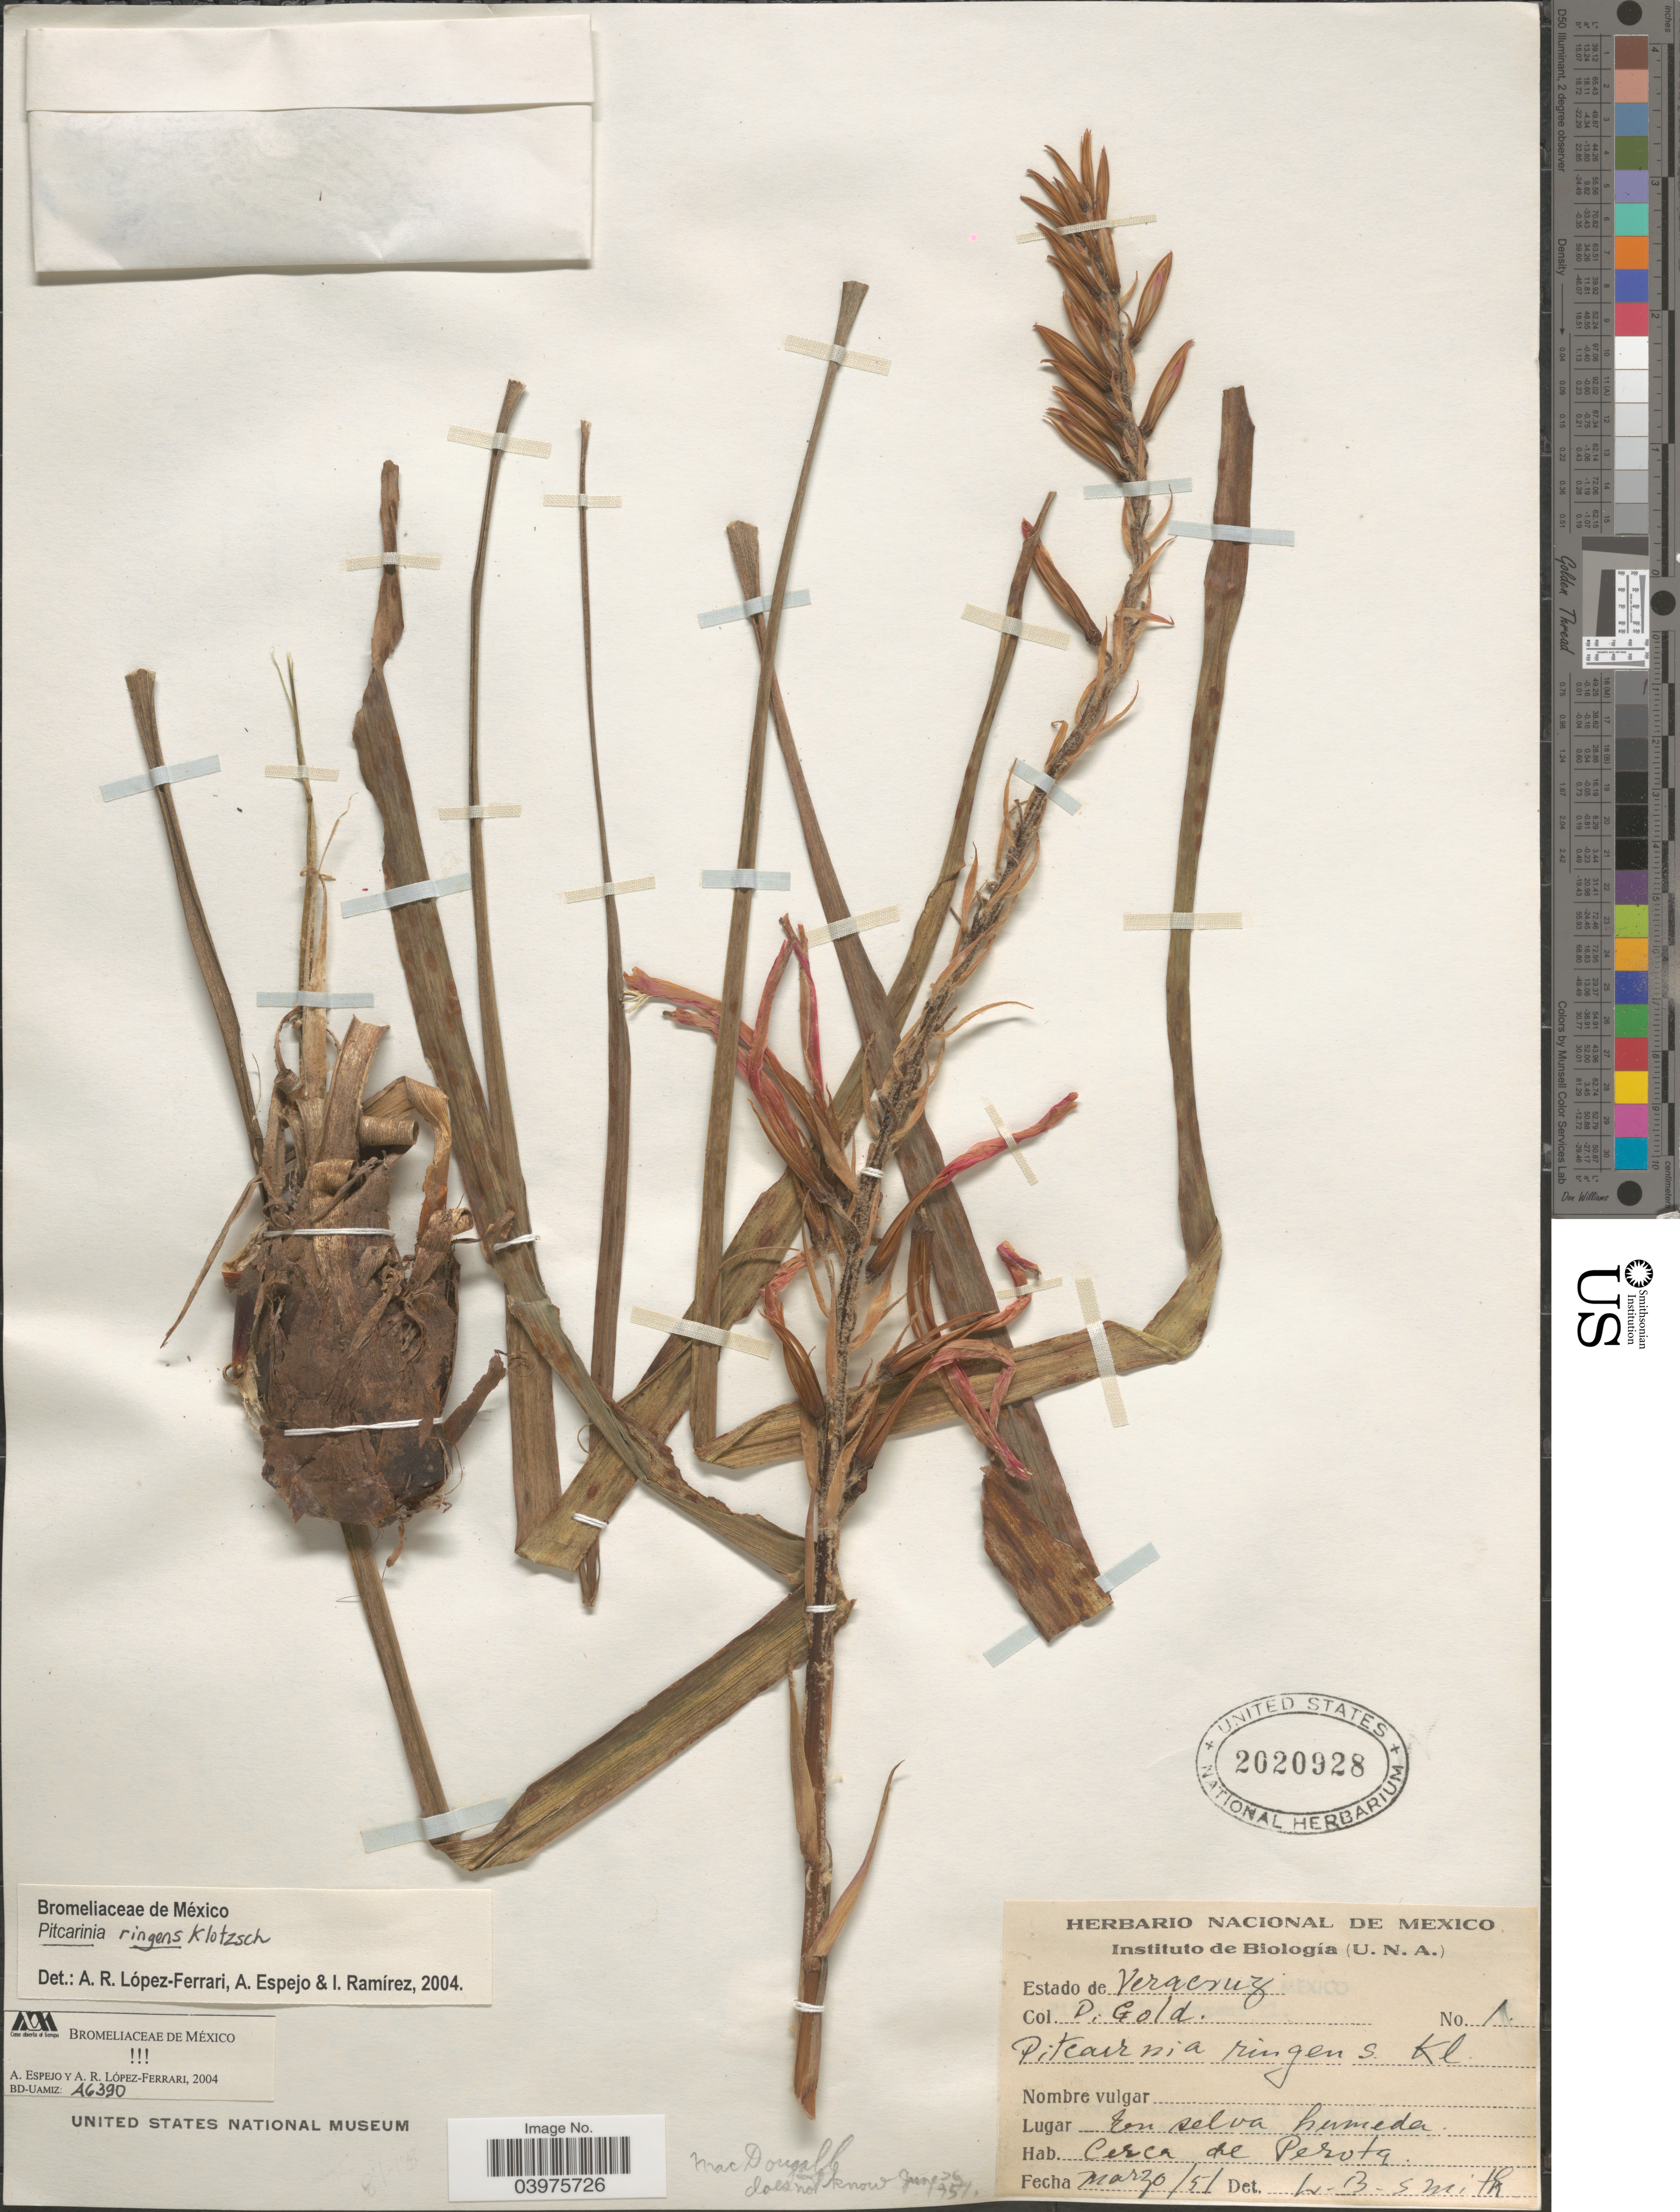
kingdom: Plantae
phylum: Tracheophyta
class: Liliopsida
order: Poales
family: Bromeliaceae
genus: Pitcairnia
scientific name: Pitcairnia ringens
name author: Klotzsch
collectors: D. Gold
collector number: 1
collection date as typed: Transcribed d/m/y: /3/51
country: Mexico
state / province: Veracruz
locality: Estado de Veracruz. En selva humeda. Cerca de Perota.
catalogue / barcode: US 2020928